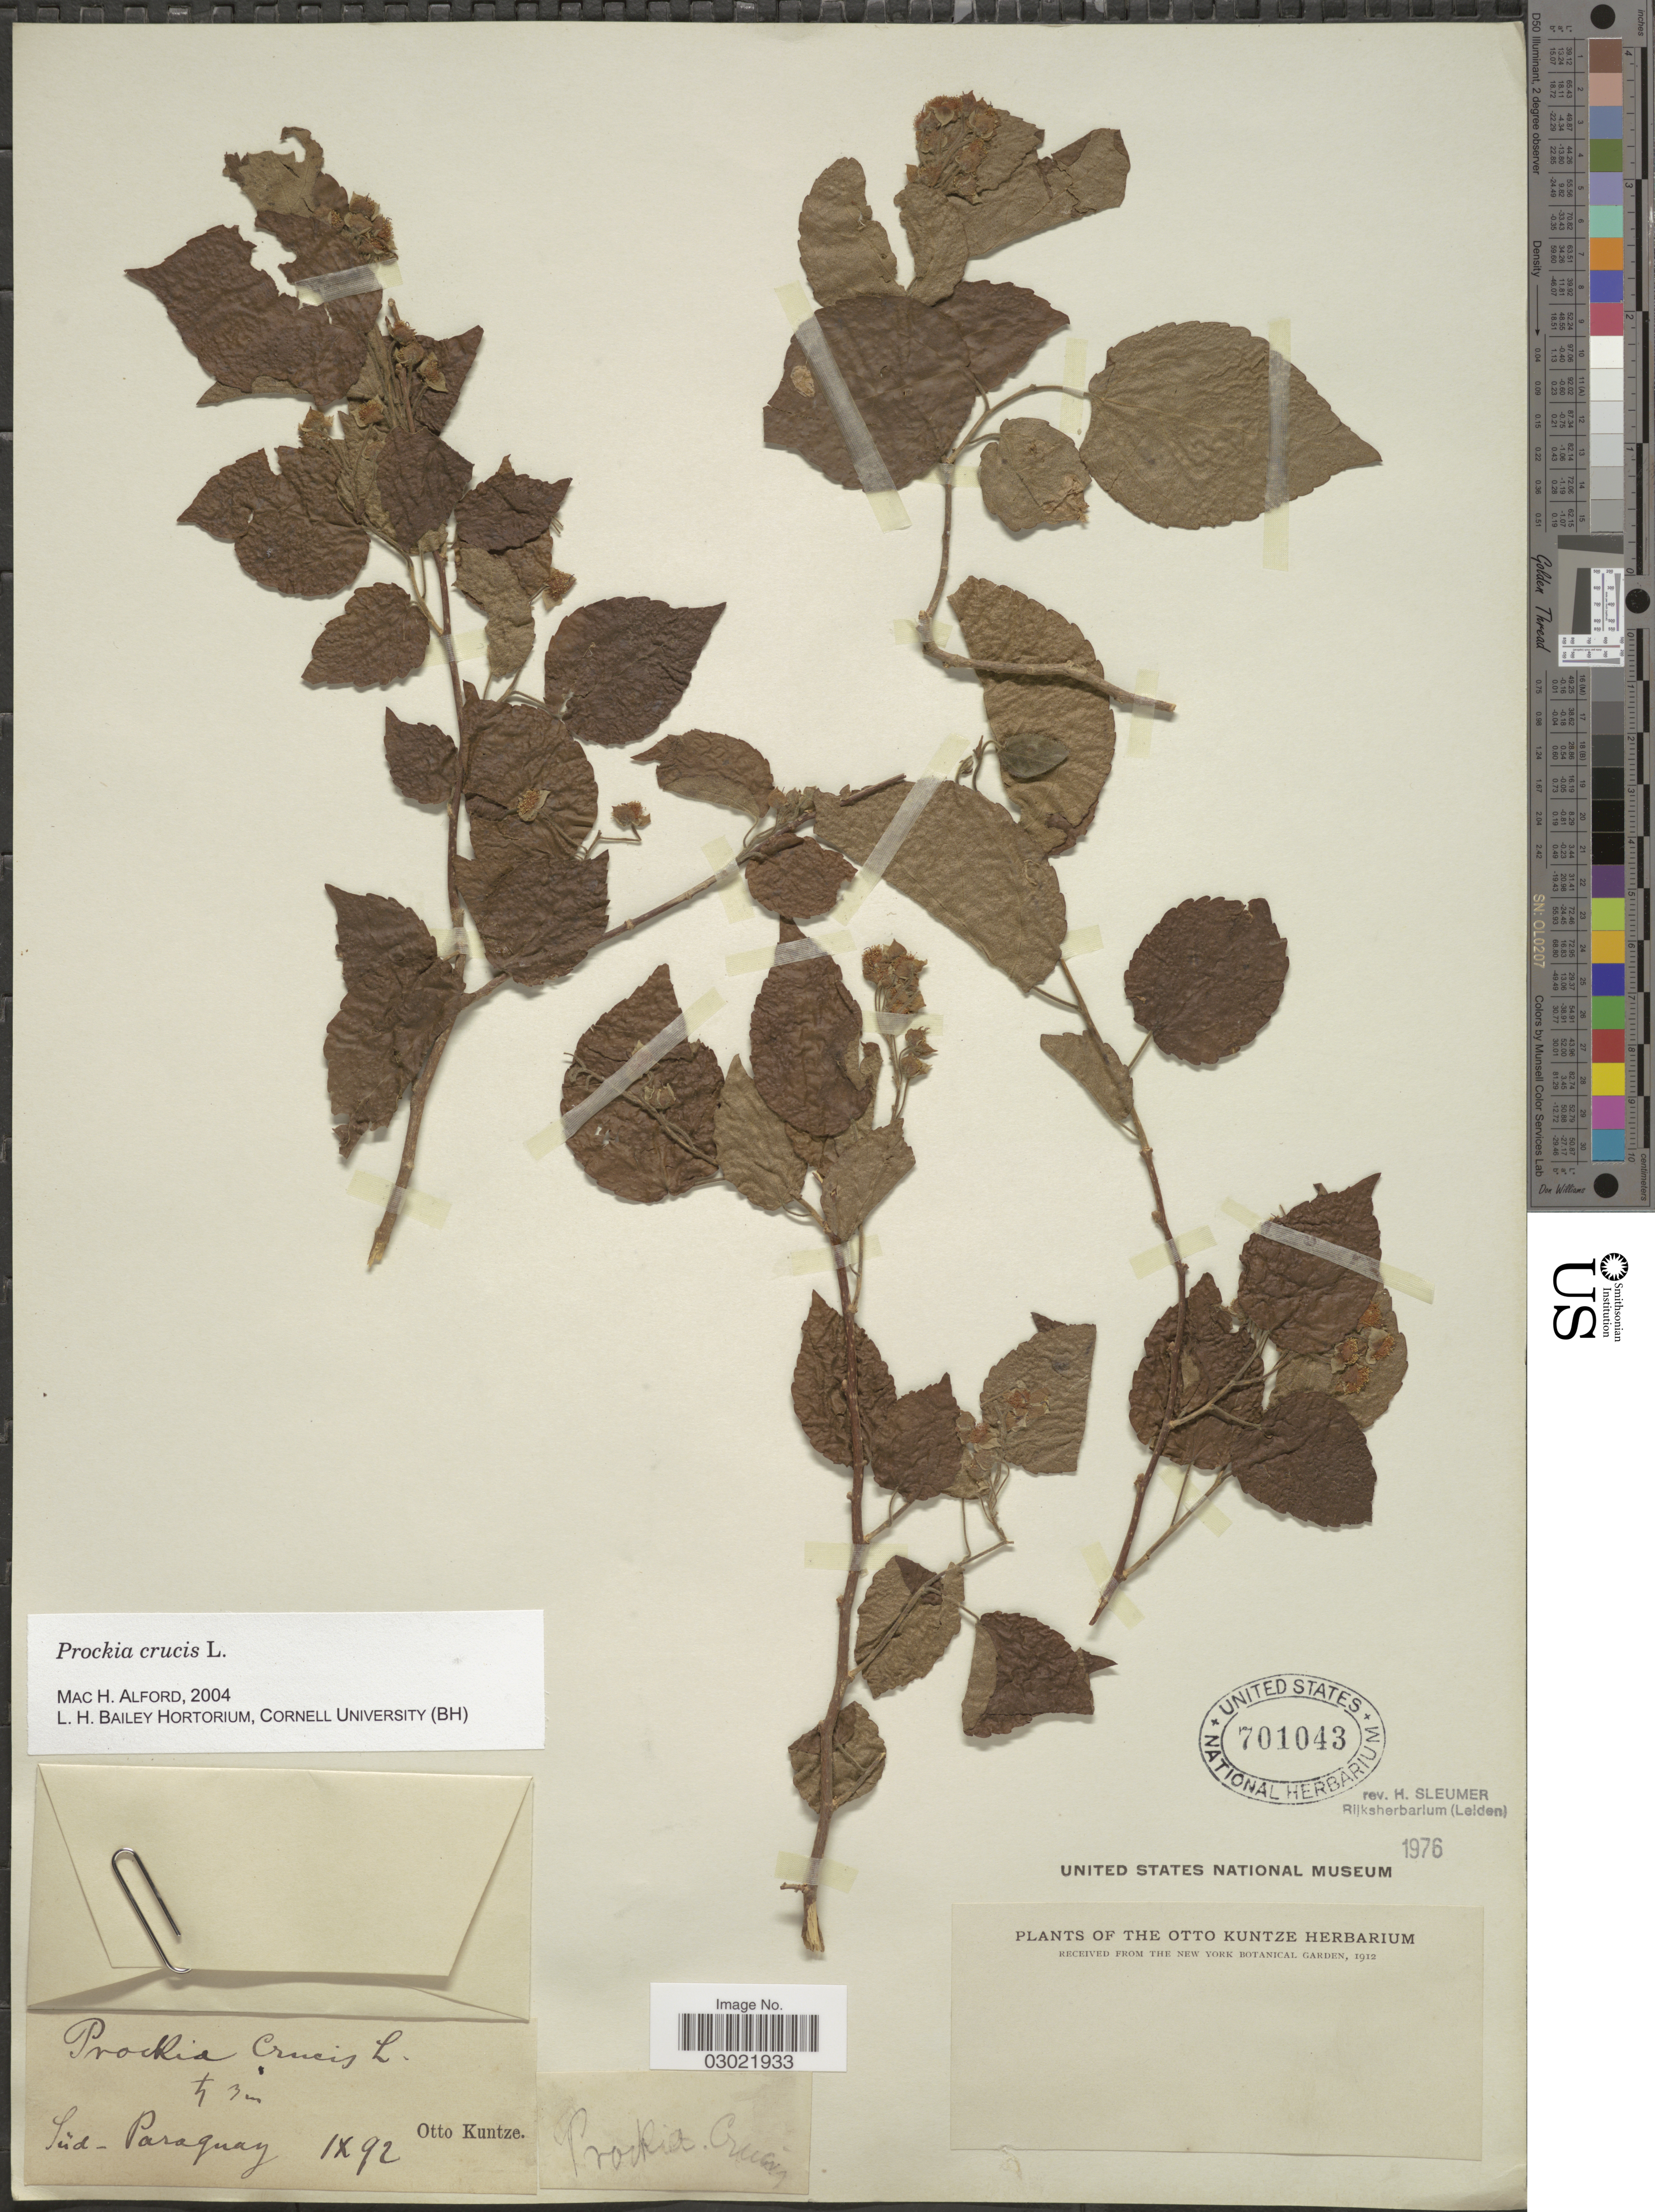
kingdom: Plantae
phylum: Tracheophyta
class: Magnoliopsida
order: Malpighiales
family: Salicaceae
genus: Prockia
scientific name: Prockia crucis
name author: P. Browne ex L.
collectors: C.E.O. Kuntze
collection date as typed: Transcribed d/m/y: /9/92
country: Paraguay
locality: Süd-Paraguay.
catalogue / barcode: US 701043